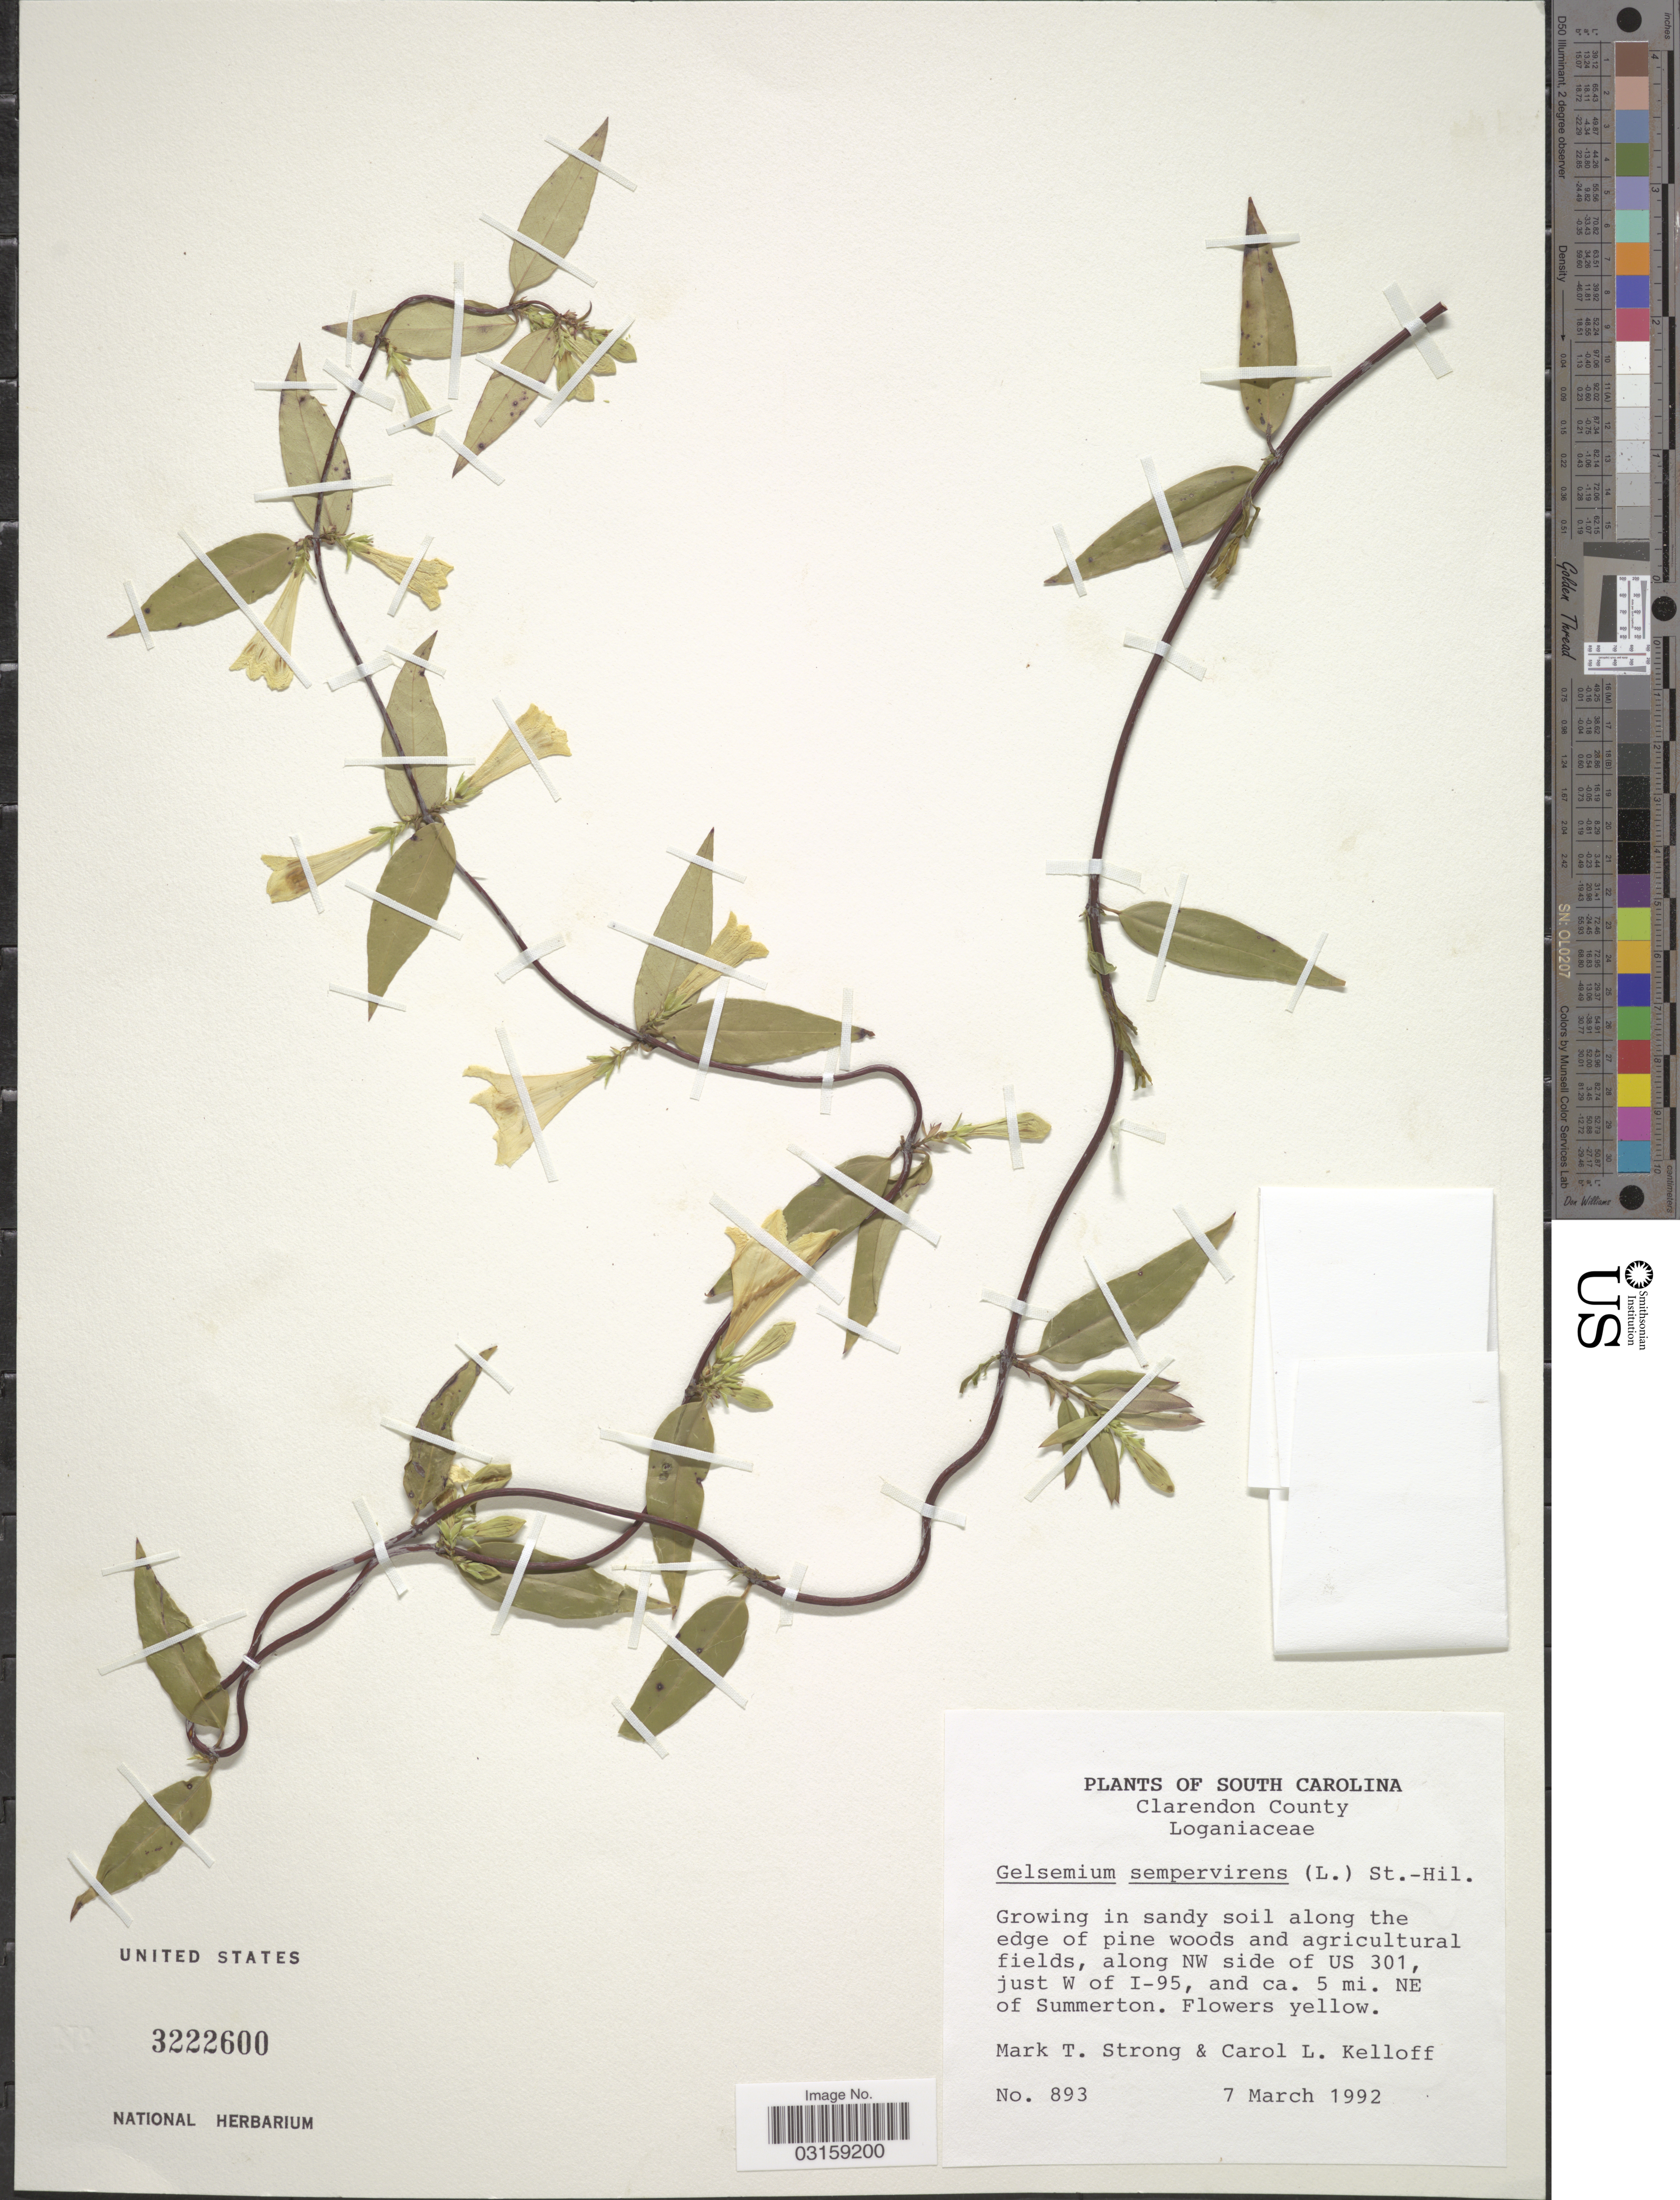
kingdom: Plantae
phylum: Tracheophyta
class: Magnoliopsida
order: Gentianales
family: Gelsemiaceae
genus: Gelsemium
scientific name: Gelsemium sempervirens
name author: (L.) J. St.-Hil.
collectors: M. T. Strong & C. L. Kelloff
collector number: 893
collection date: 1992-03-07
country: United States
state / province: South Carolina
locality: Clarendon County. Along NW side of US 301, just W of I-95, and ca. 5 mi. NE of Summerton.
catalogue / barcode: US 3222600